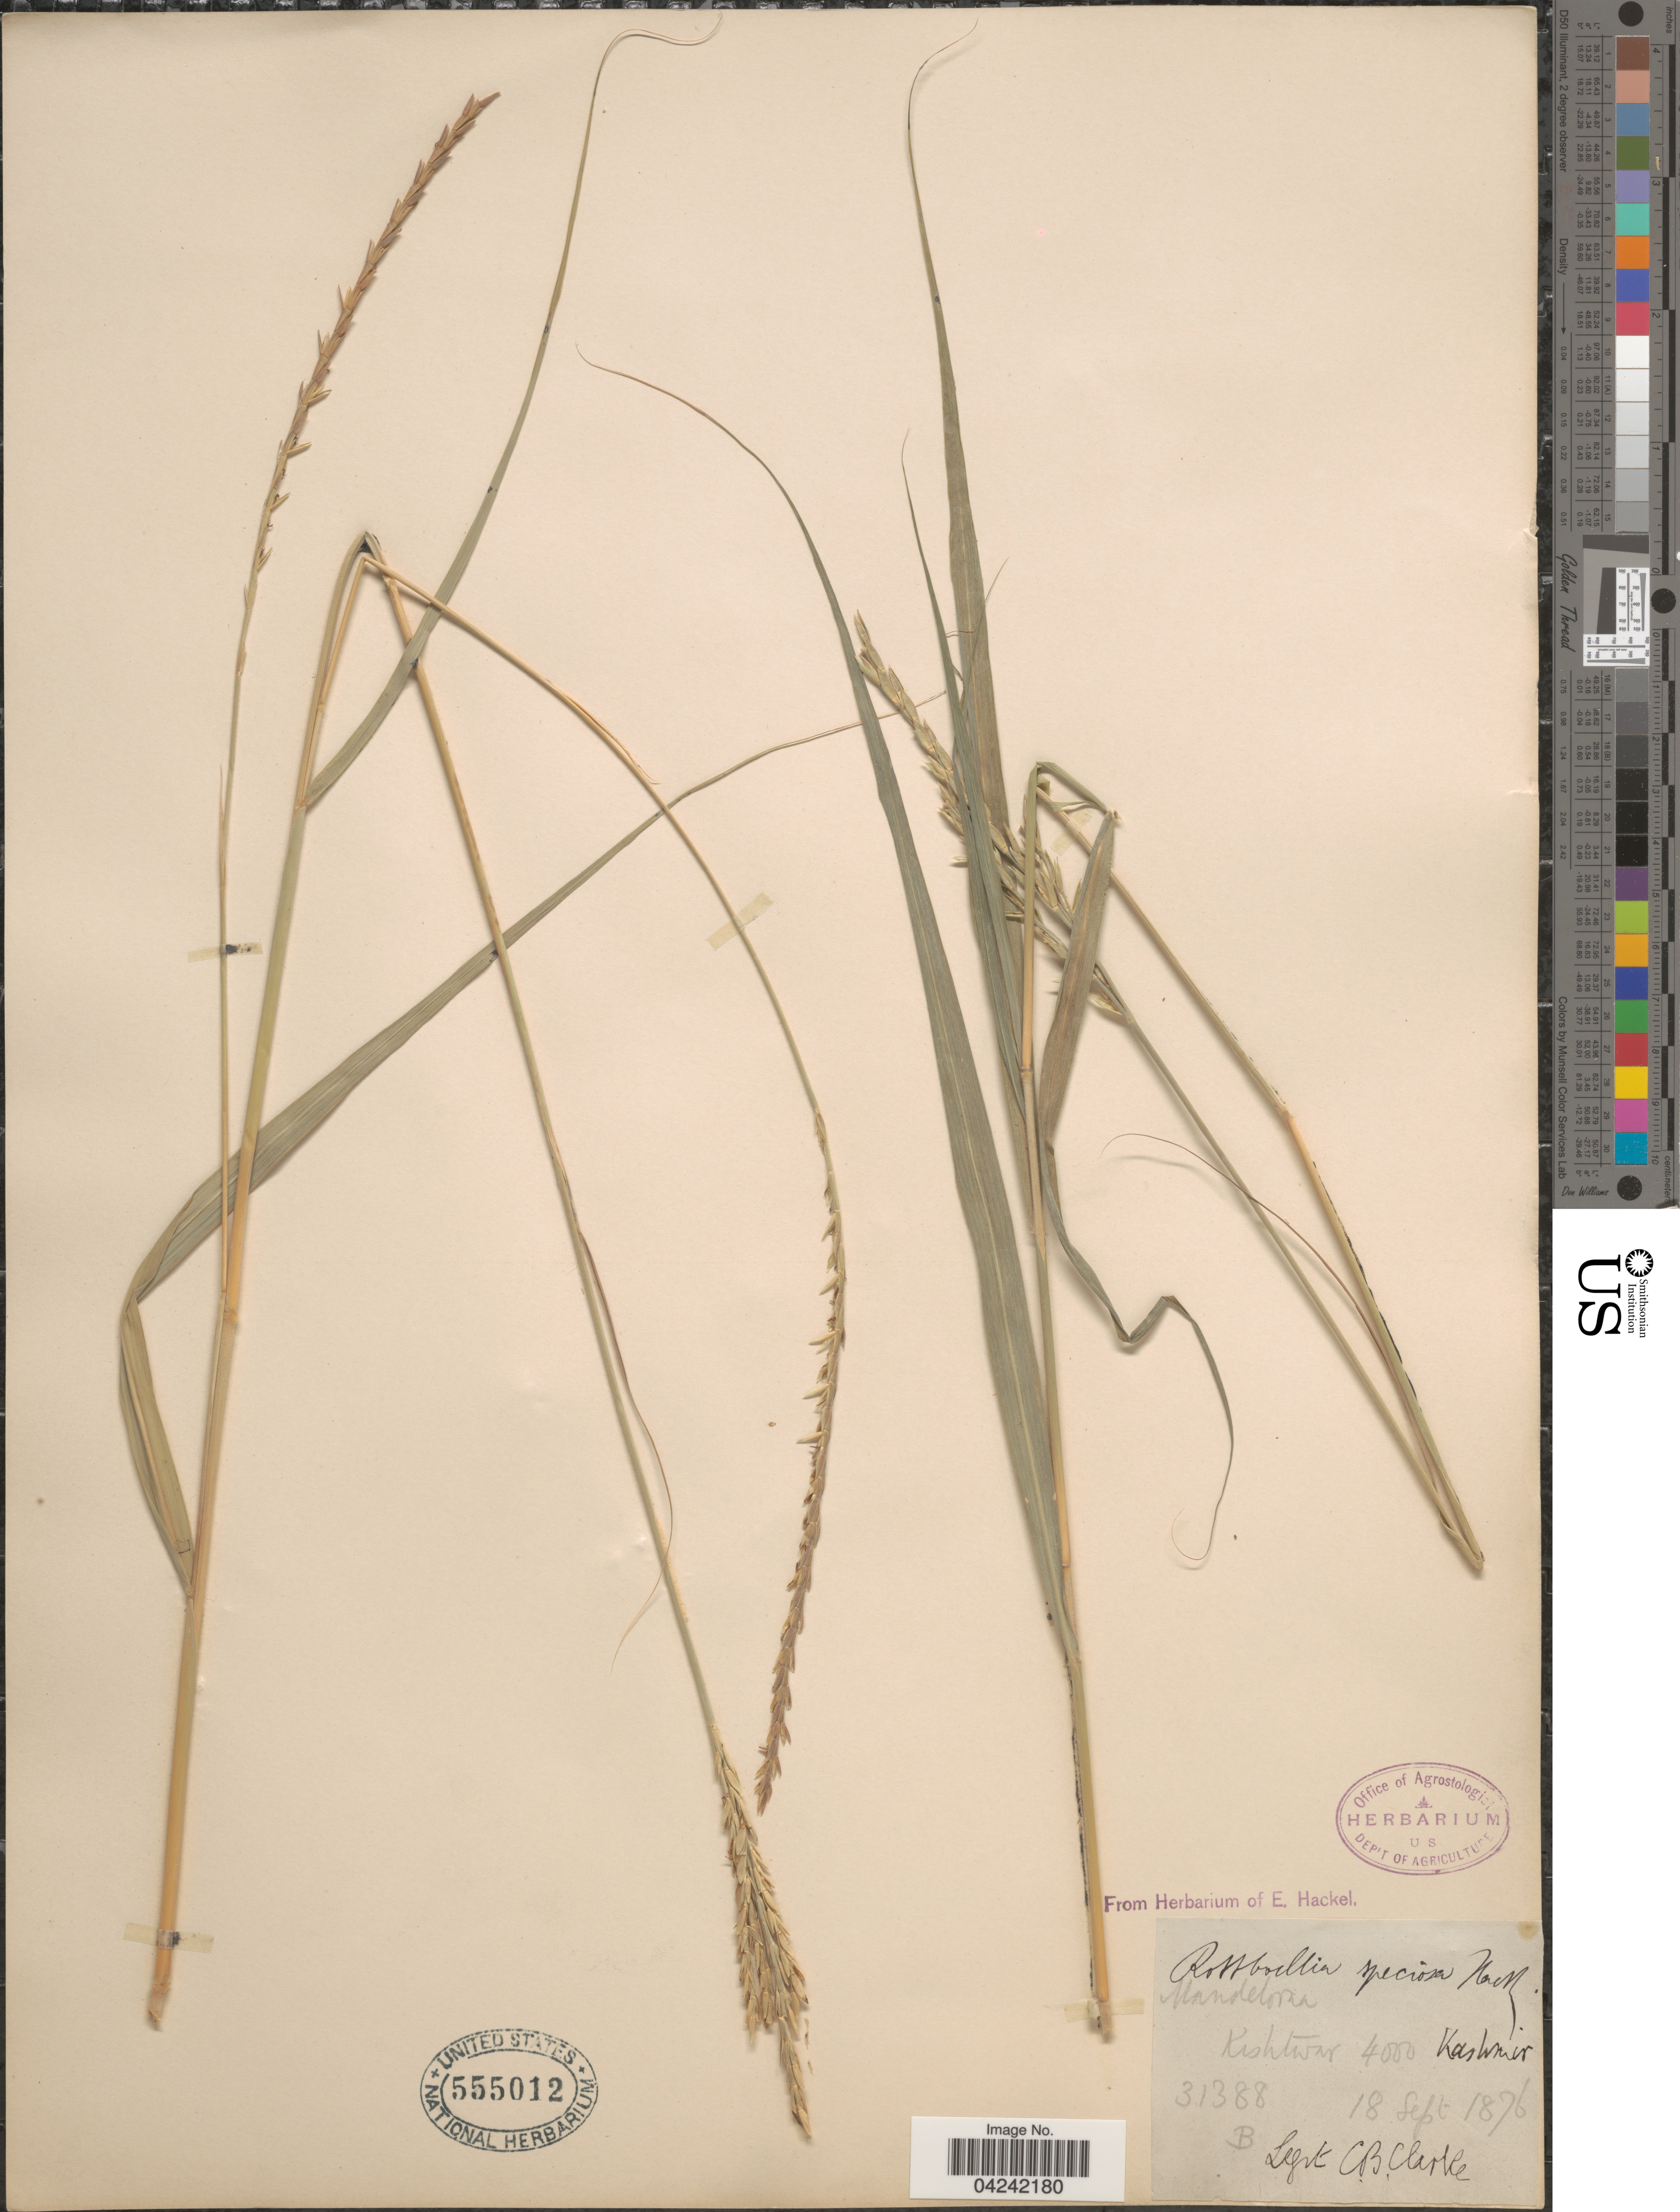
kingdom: Plantae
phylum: Tracheophyta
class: Liliopsida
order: Poales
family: Poaceae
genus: Phacelurus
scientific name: Phacelurus speciosus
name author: (Steud.) C. E. Hubb.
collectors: C. B. Clarke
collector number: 31388B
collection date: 1876-09-18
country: India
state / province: Jammu and Kashmir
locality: Kishtwar. Kashmir.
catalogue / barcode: US 555012